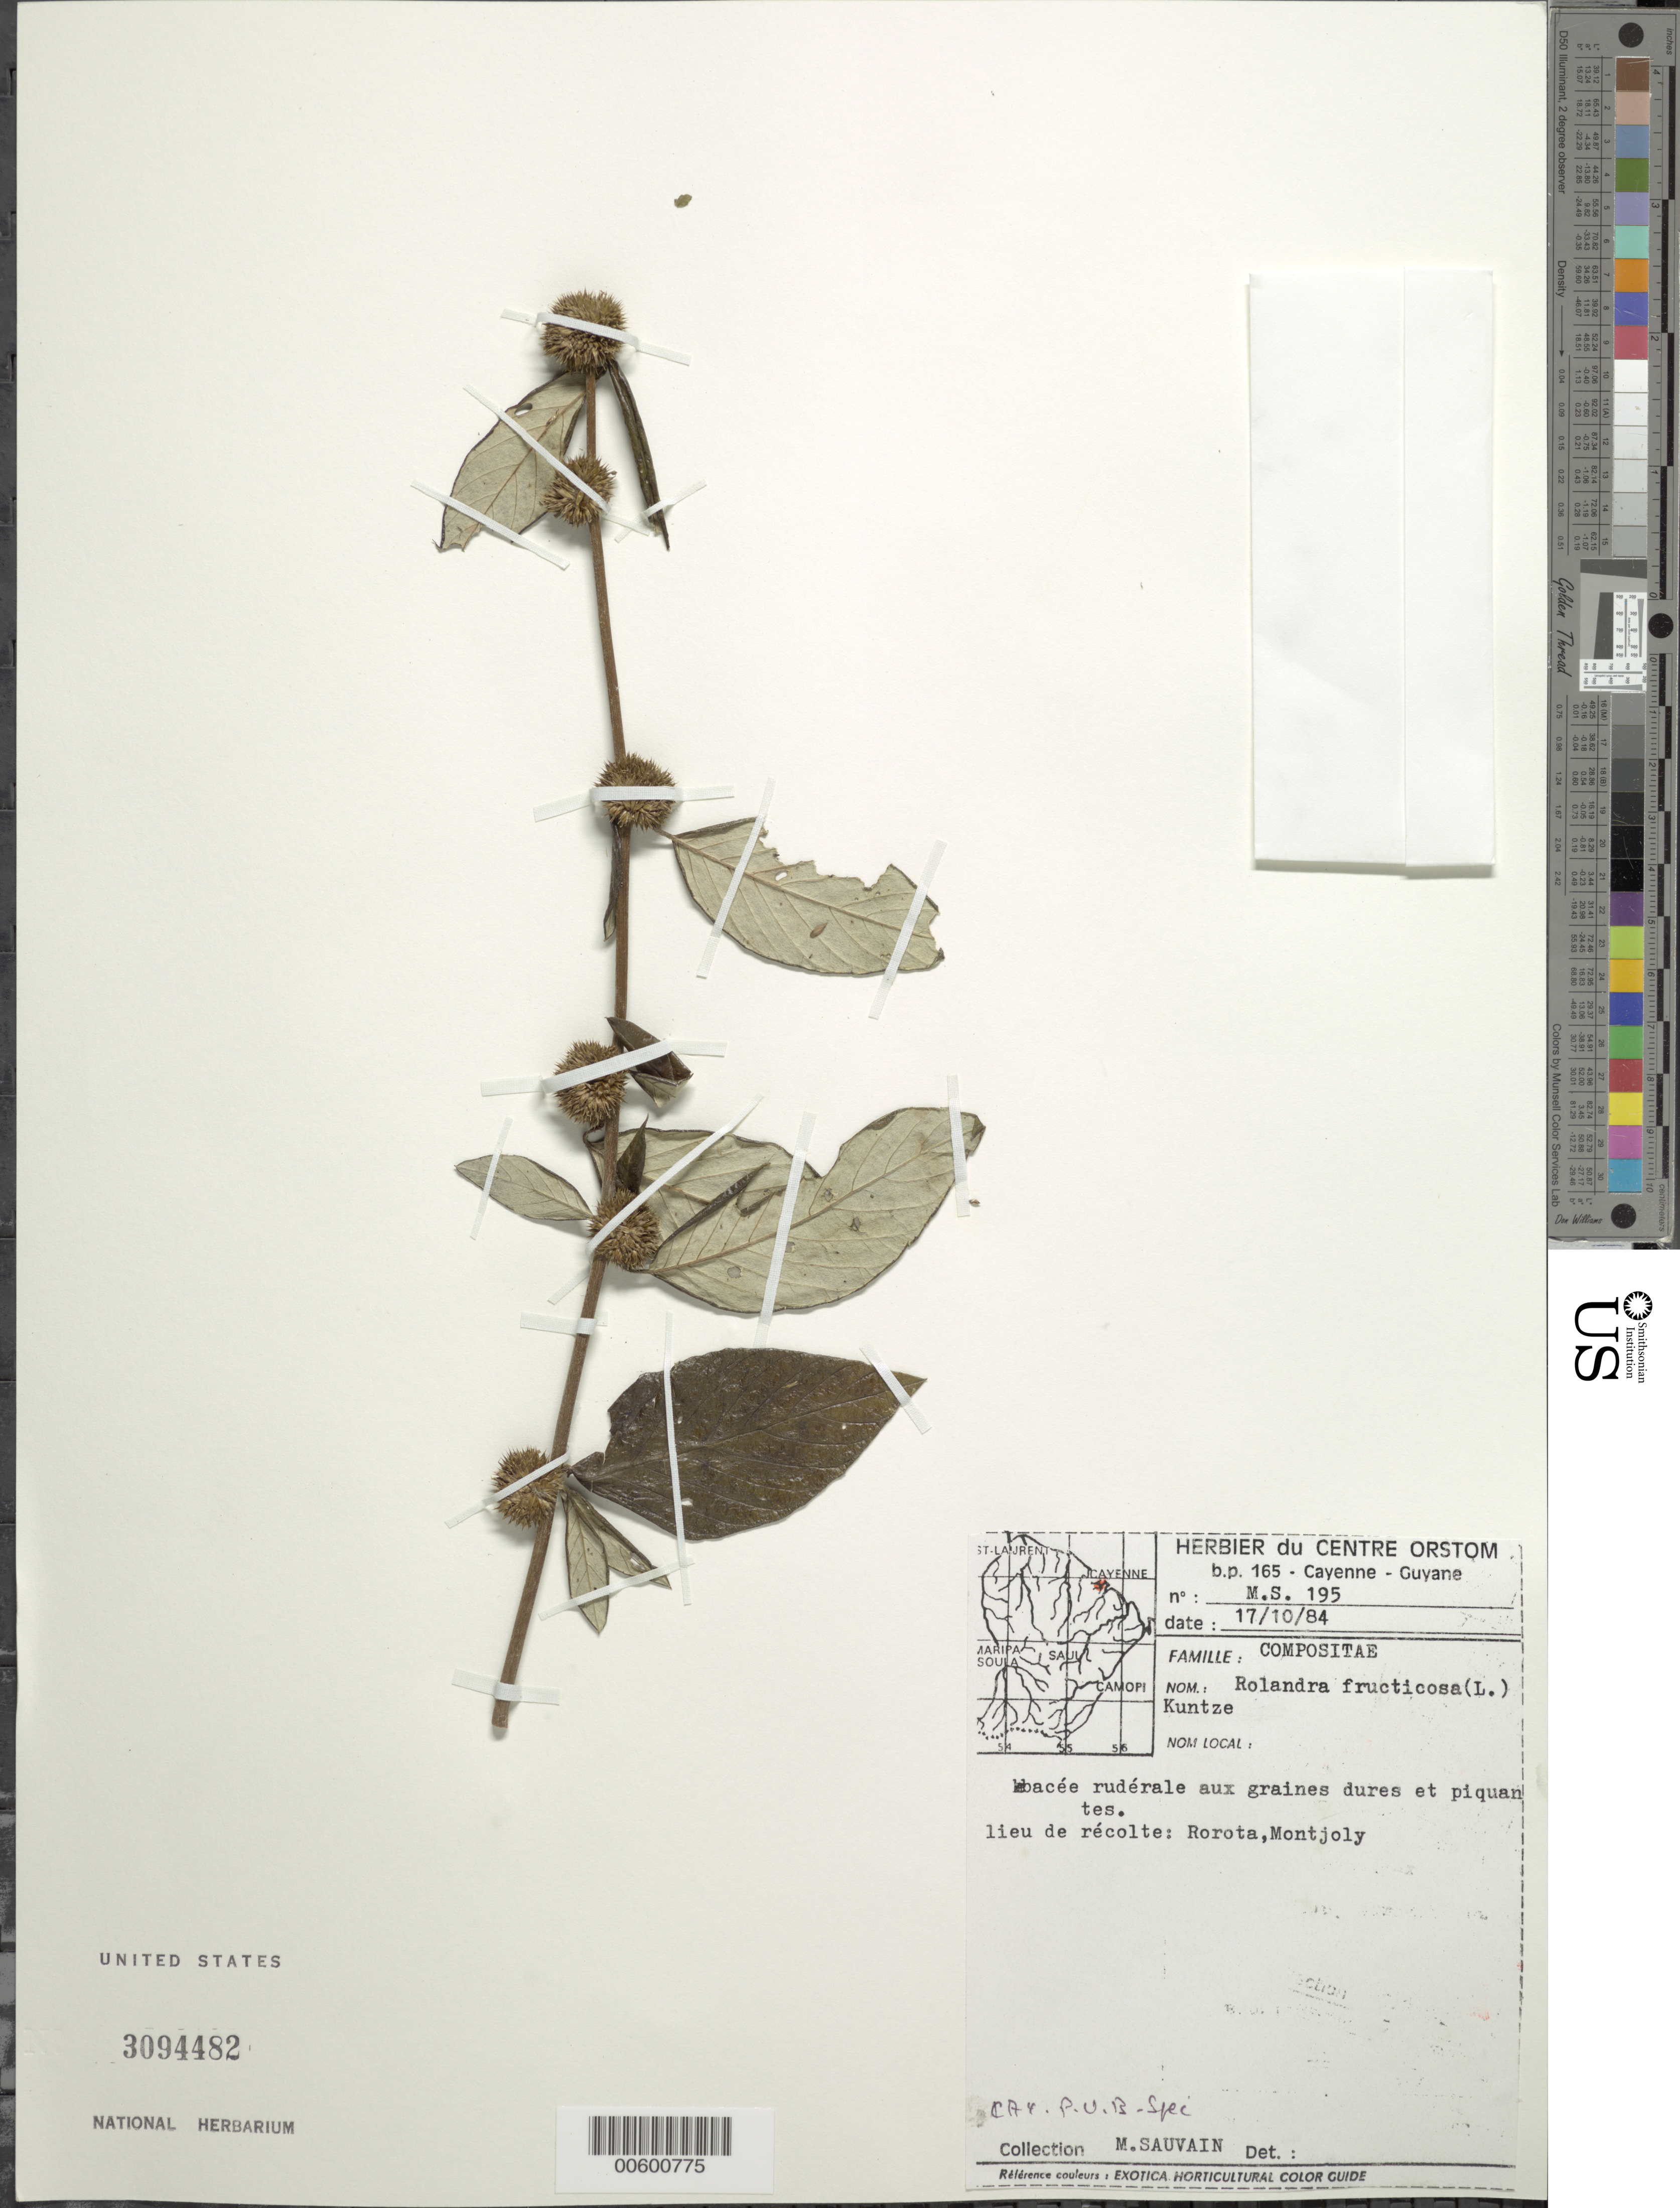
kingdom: Plantae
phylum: Tracheophyta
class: Magnoliopsida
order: Asterales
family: Asteraceae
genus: Rolandra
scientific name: Rolandra fruticosa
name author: (L.) Kuntze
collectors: M. Sauvain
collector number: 195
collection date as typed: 17-Oct-84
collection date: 1984-10-17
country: French Guiana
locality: Rorota, Montjoly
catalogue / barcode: US 3094482